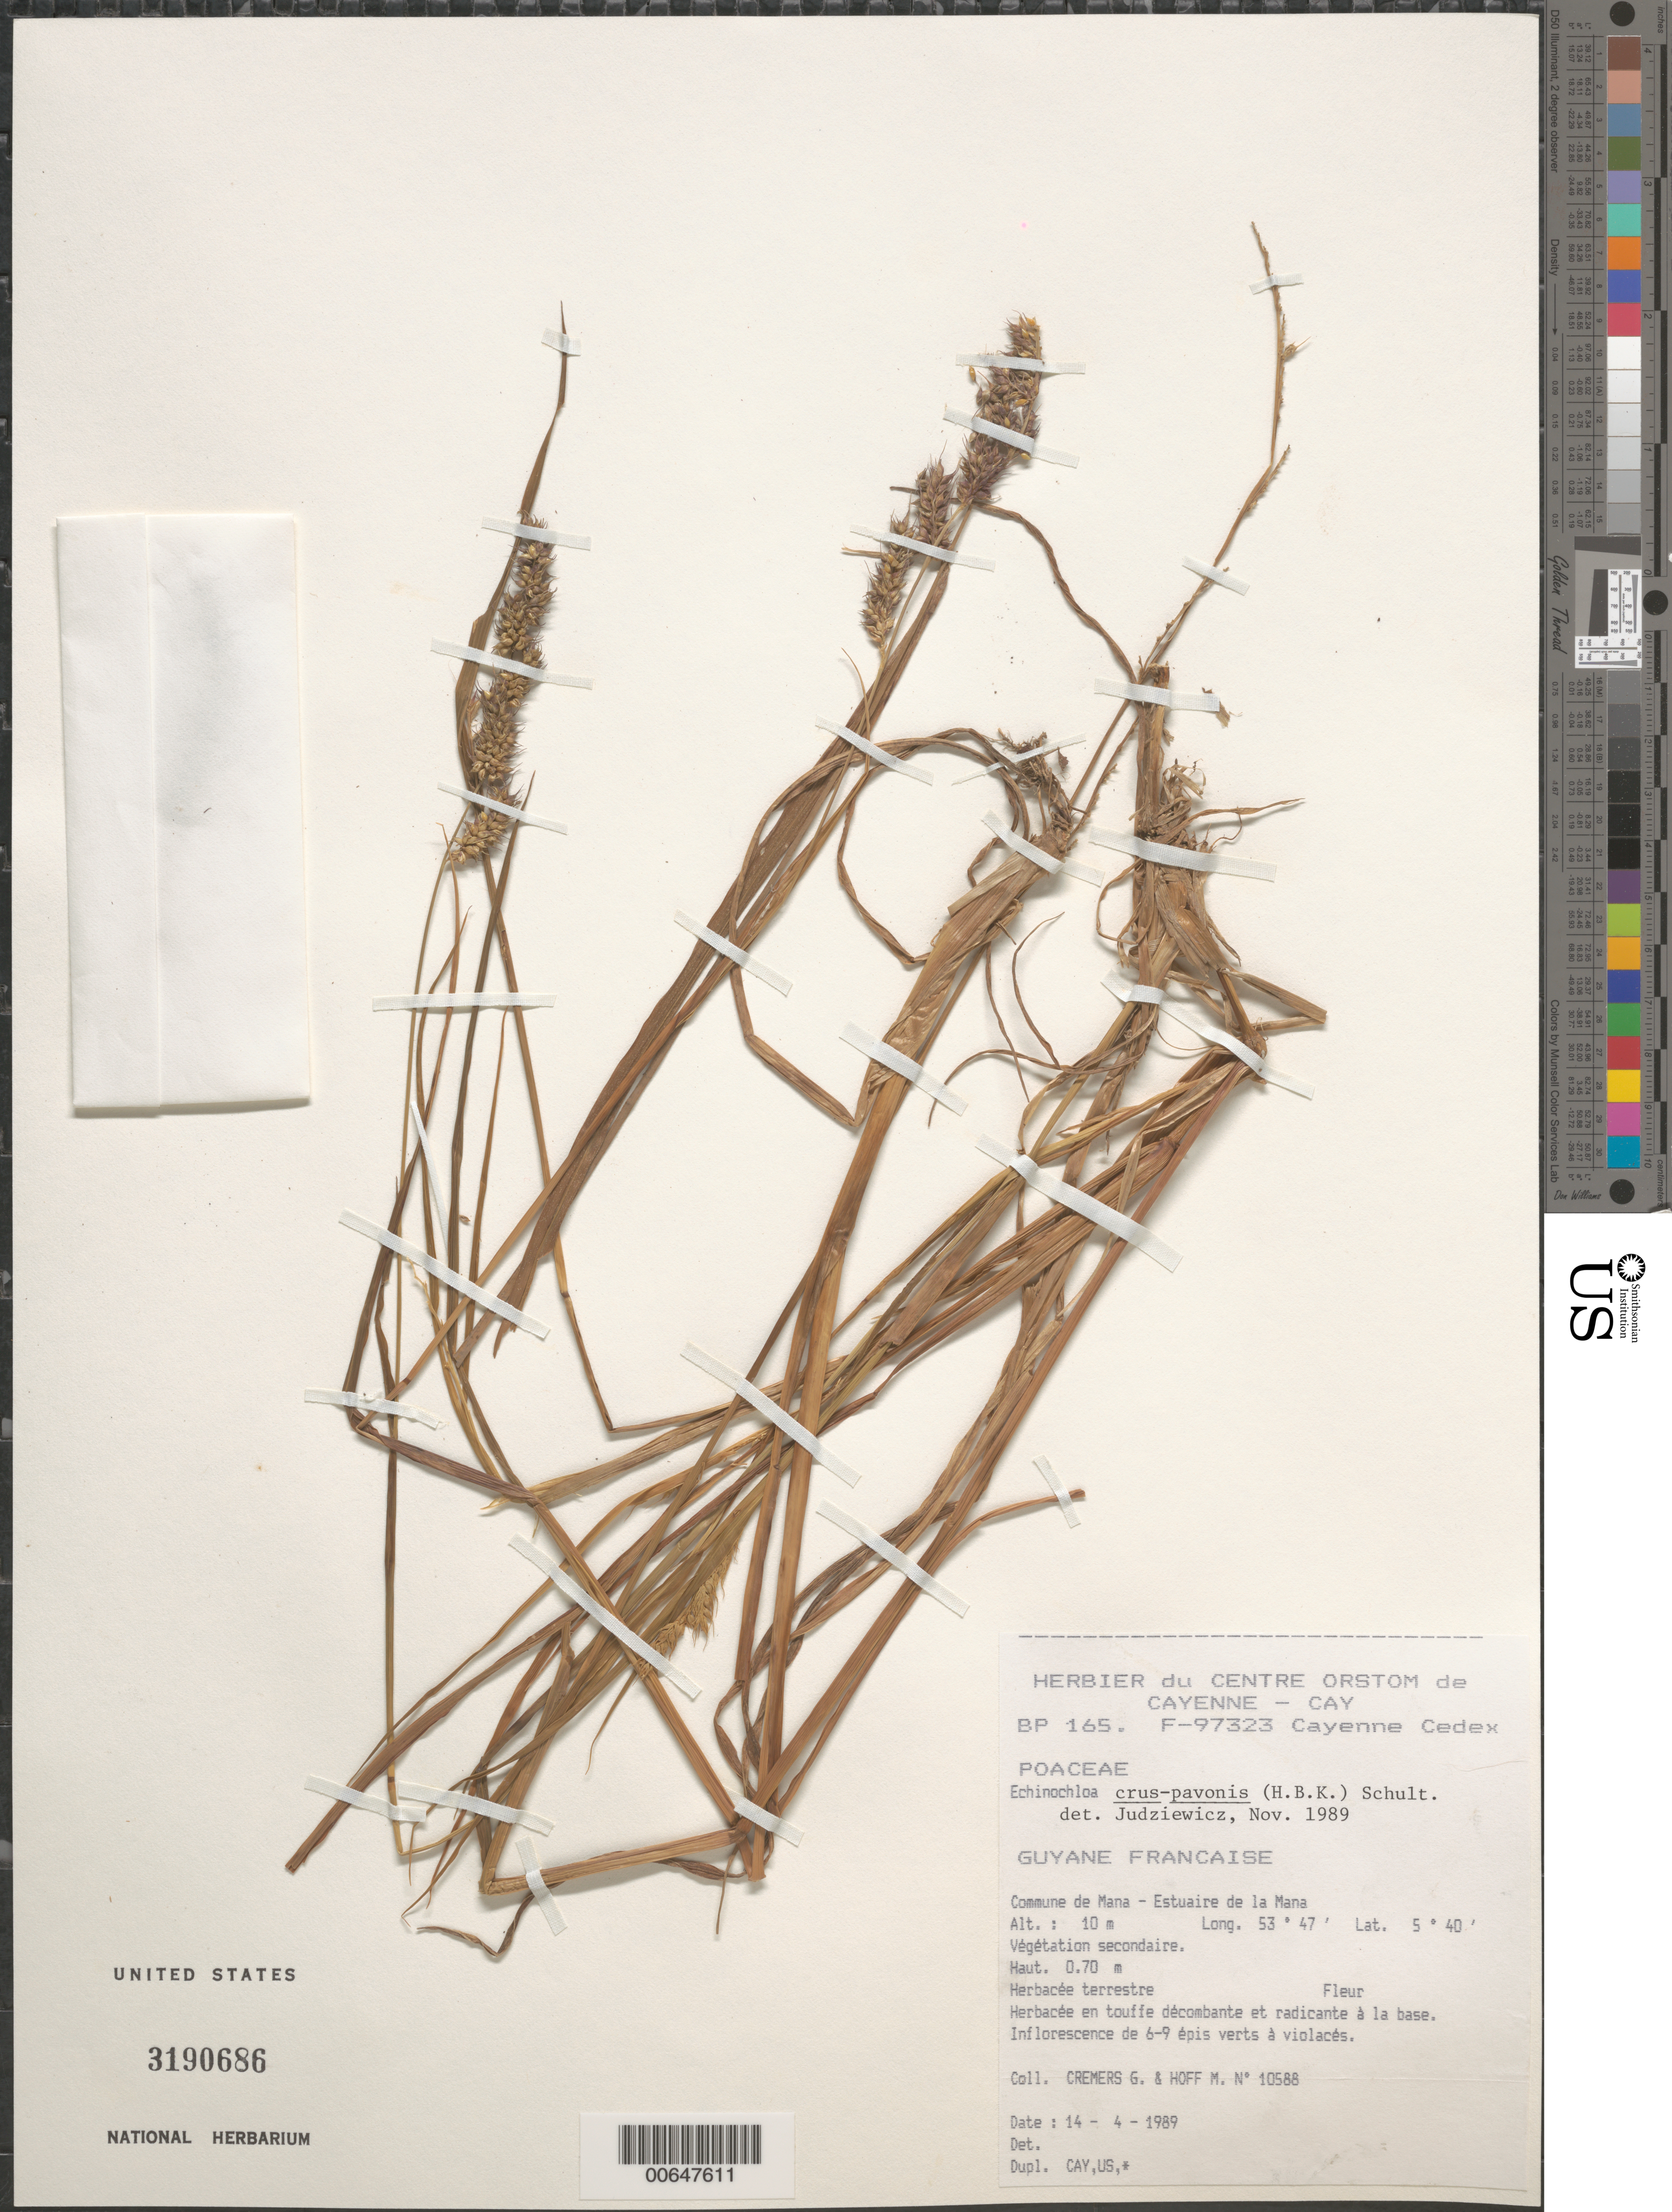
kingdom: Plantae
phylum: Tracheophyta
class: Liliopsida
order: Poales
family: Poaceae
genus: Echinochloa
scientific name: Echinochloa crus-pavonis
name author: (Kunth) Schult.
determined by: Judziewicz, E. J.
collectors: G. Cremers & M. Hoff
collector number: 10588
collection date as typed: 14-Apr-89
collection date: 1989-04-14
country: French Guiana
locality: Commune de Mana, Estuaire de la Mana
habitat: Secondary vegetation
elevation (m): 10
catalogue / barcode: US 3190686